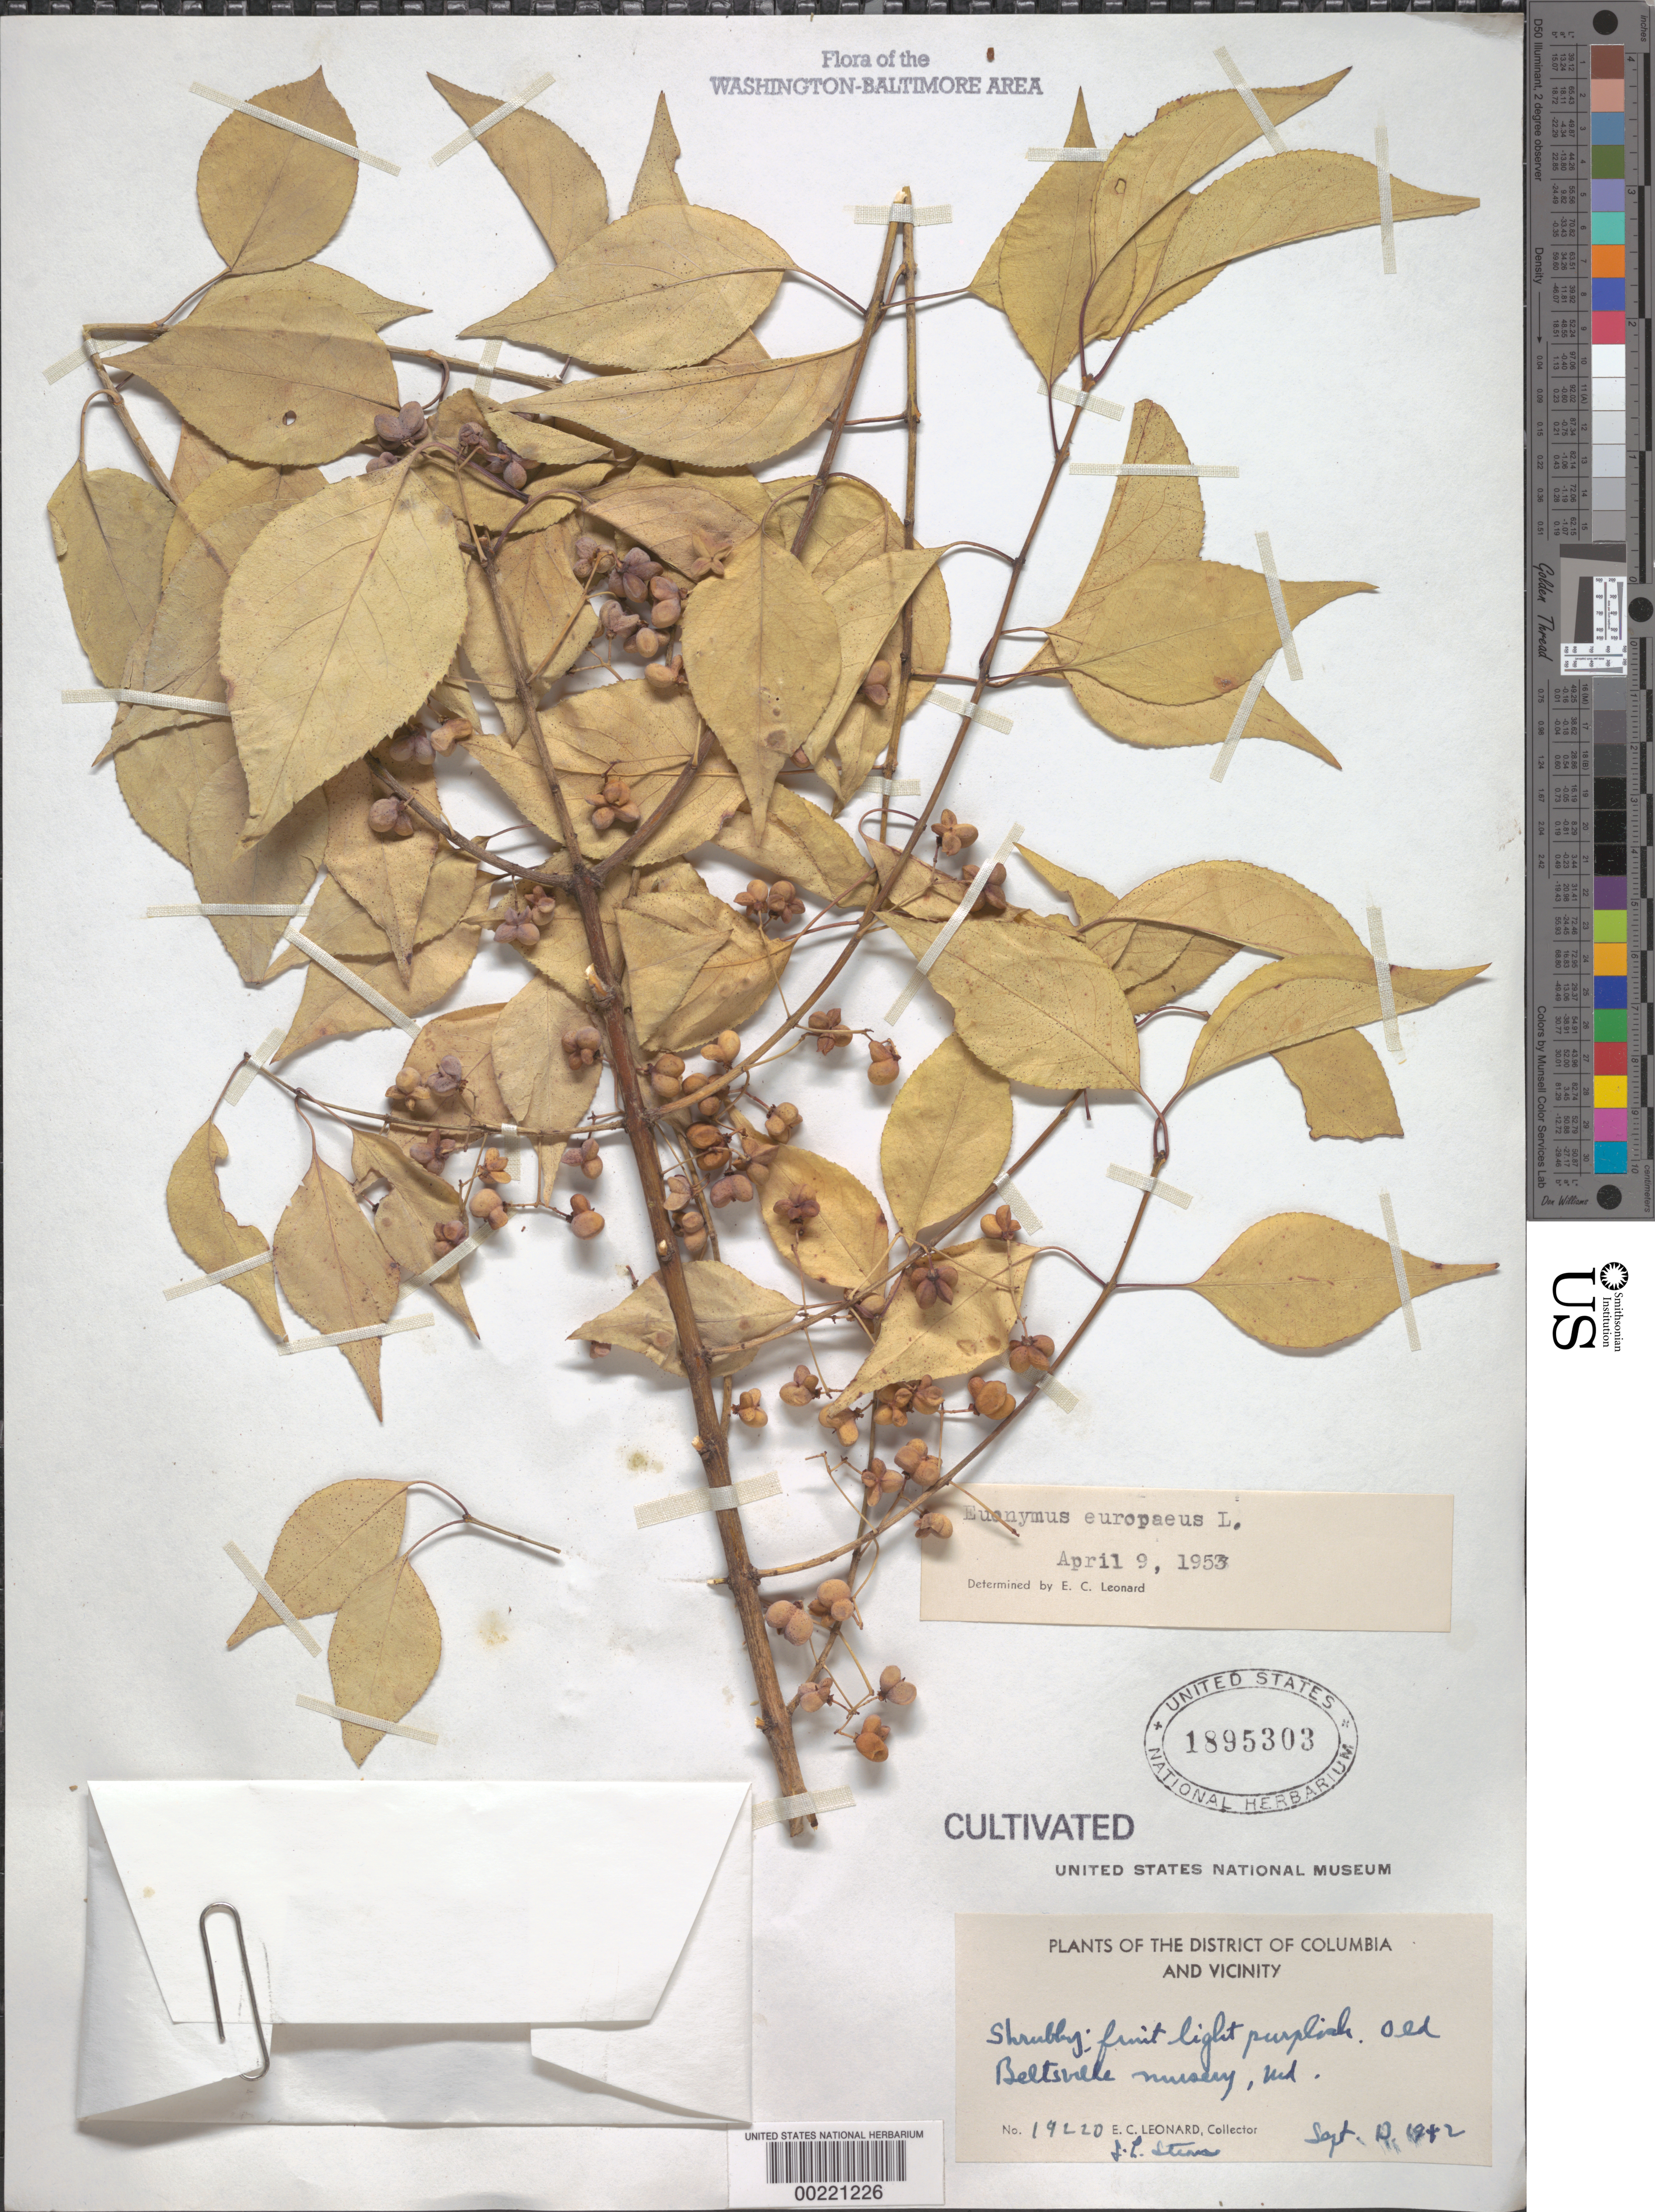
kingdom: Plantae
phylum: Tracheophyta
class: Magnoliopsida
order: Celastrales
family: Celastraceae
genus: Euonymus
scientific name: Euonymus europaeus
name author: L.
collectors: E. C. Leonard & J. Stearns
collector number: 19220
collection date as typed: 13 Sep 1942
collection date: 1942-09-13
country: United States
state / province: Maryland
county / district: Prince George's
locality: Old Beltsville Nursery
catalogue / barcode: US 1895303